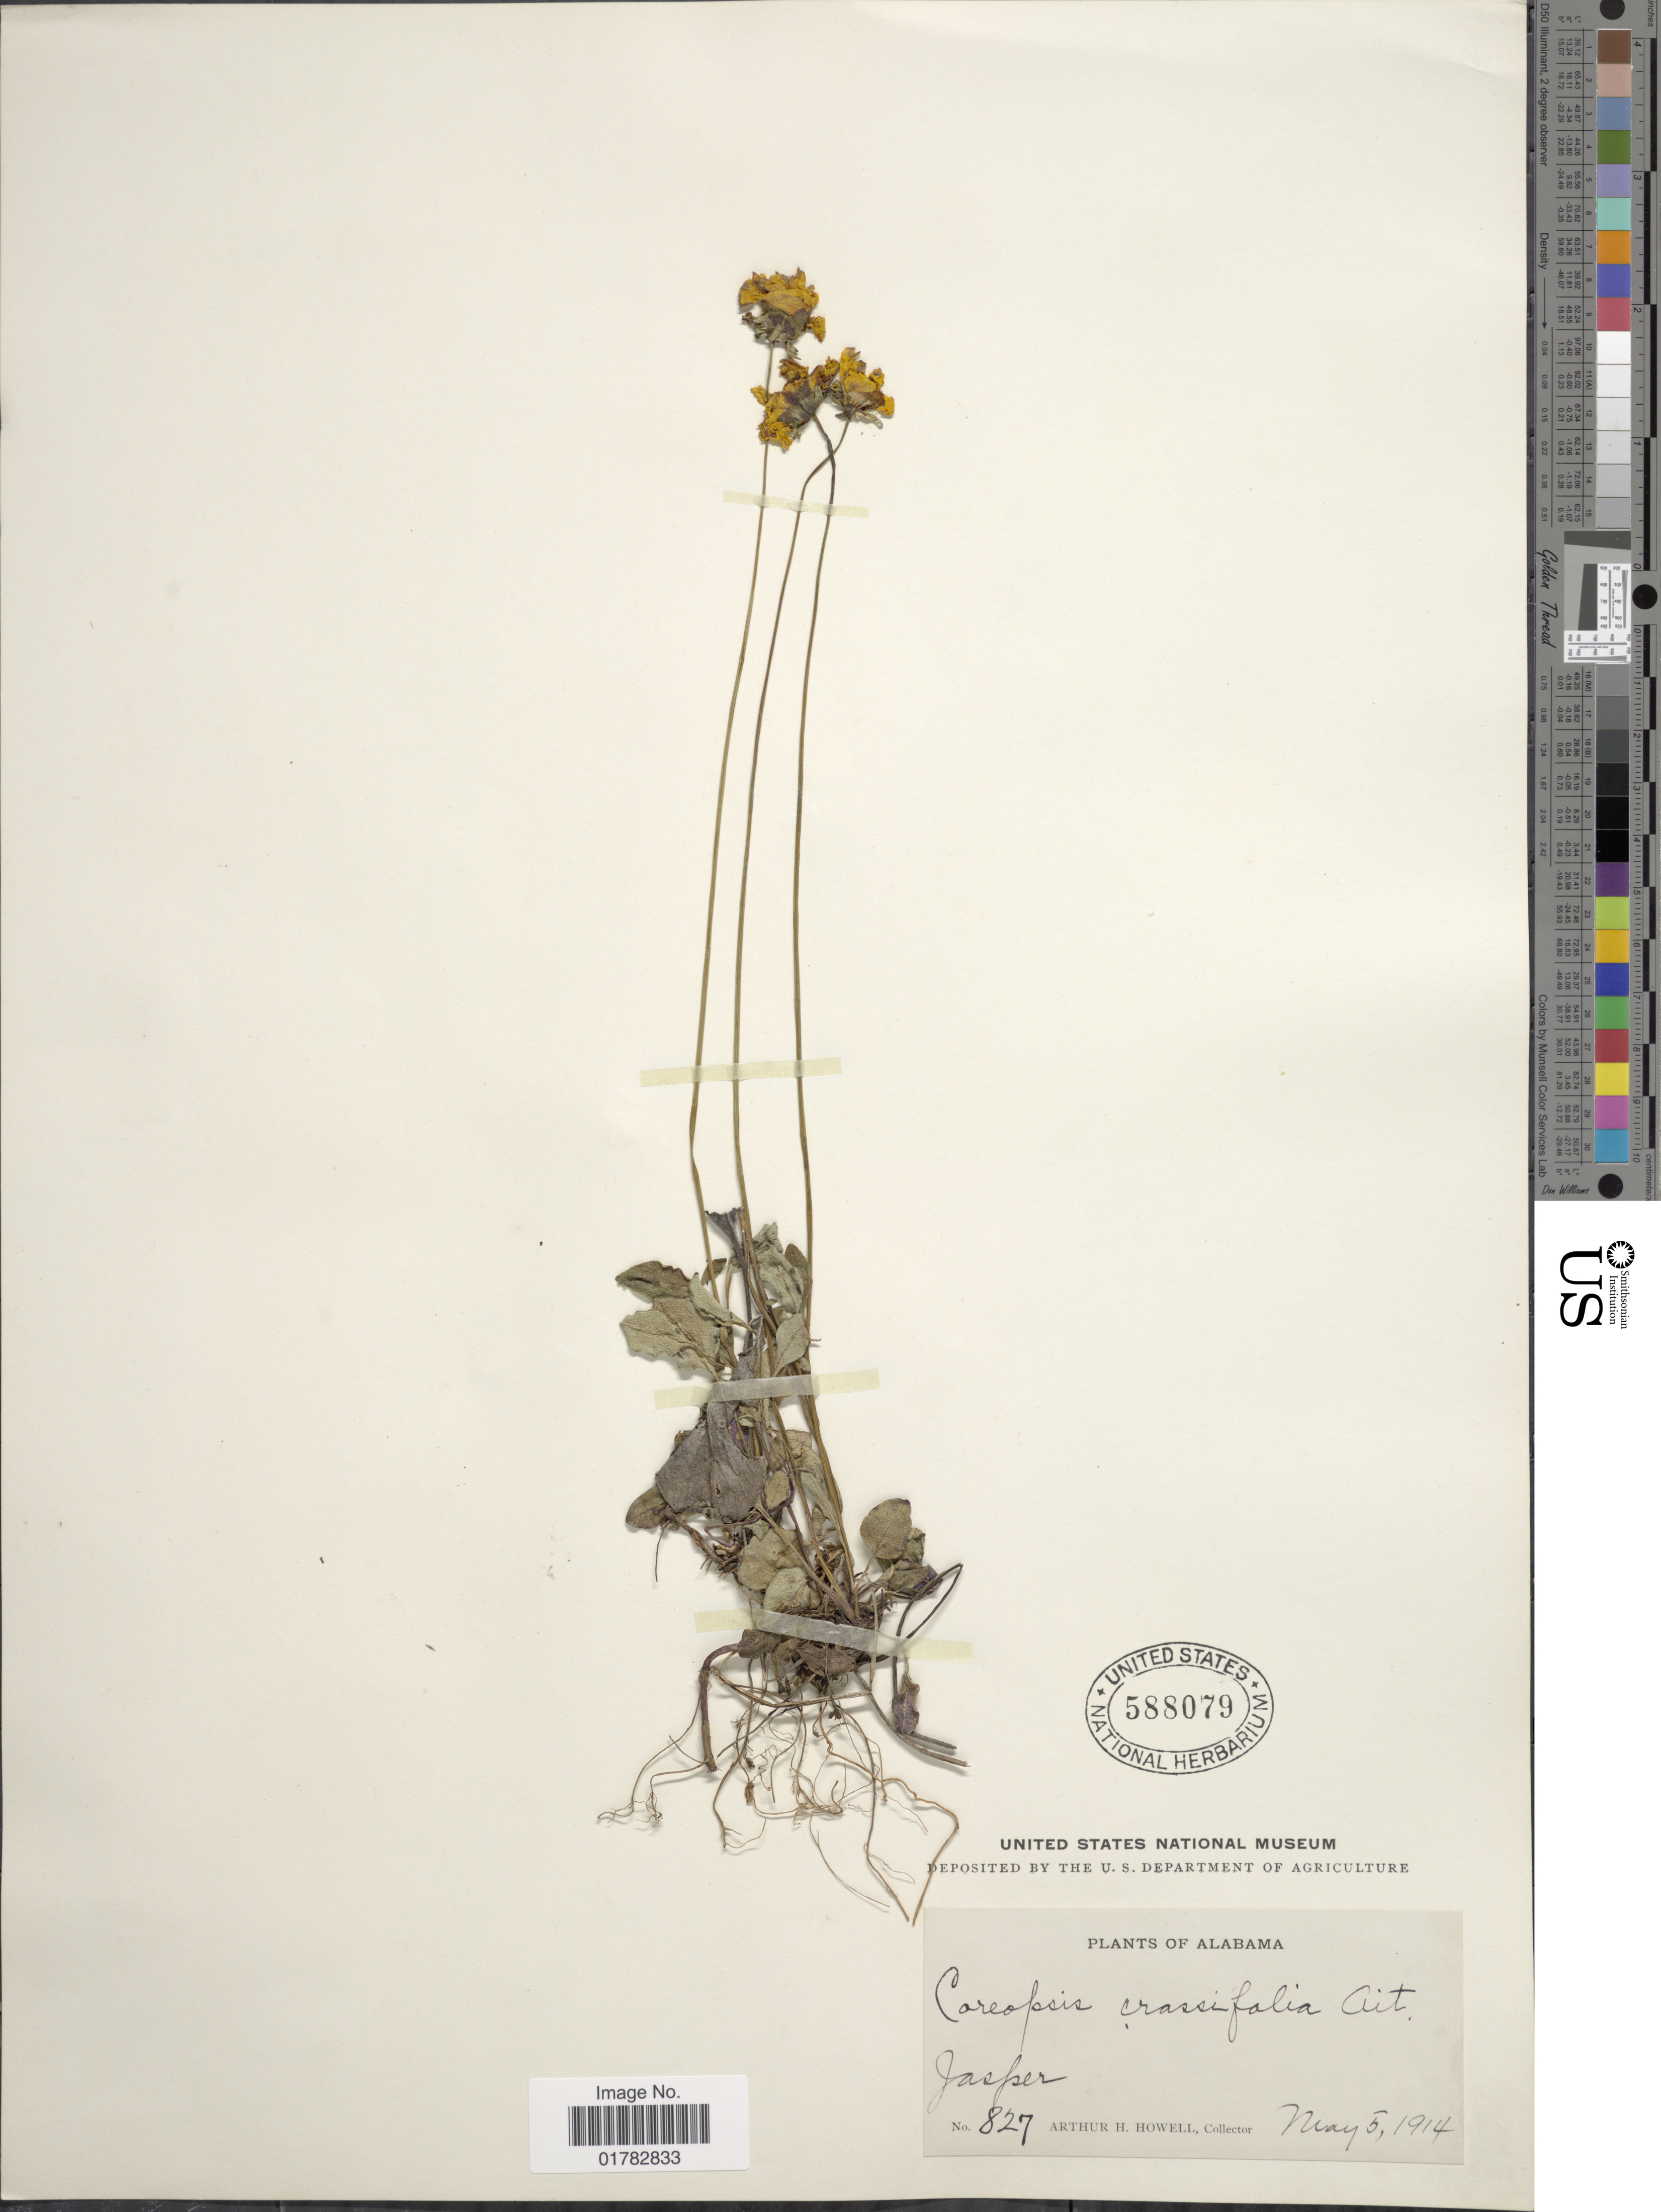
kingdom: Plantae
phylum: Tracheophyta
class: Magnoliopsida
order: Asterales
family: Asteraceae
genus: Coreopsis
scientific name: Coreopsis lanceolata var. villosa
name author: Michx.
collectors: A. H. Howell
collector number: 827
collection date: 1914-05-05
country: United States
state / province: Alabama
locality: Jasper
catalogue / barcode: US 588079